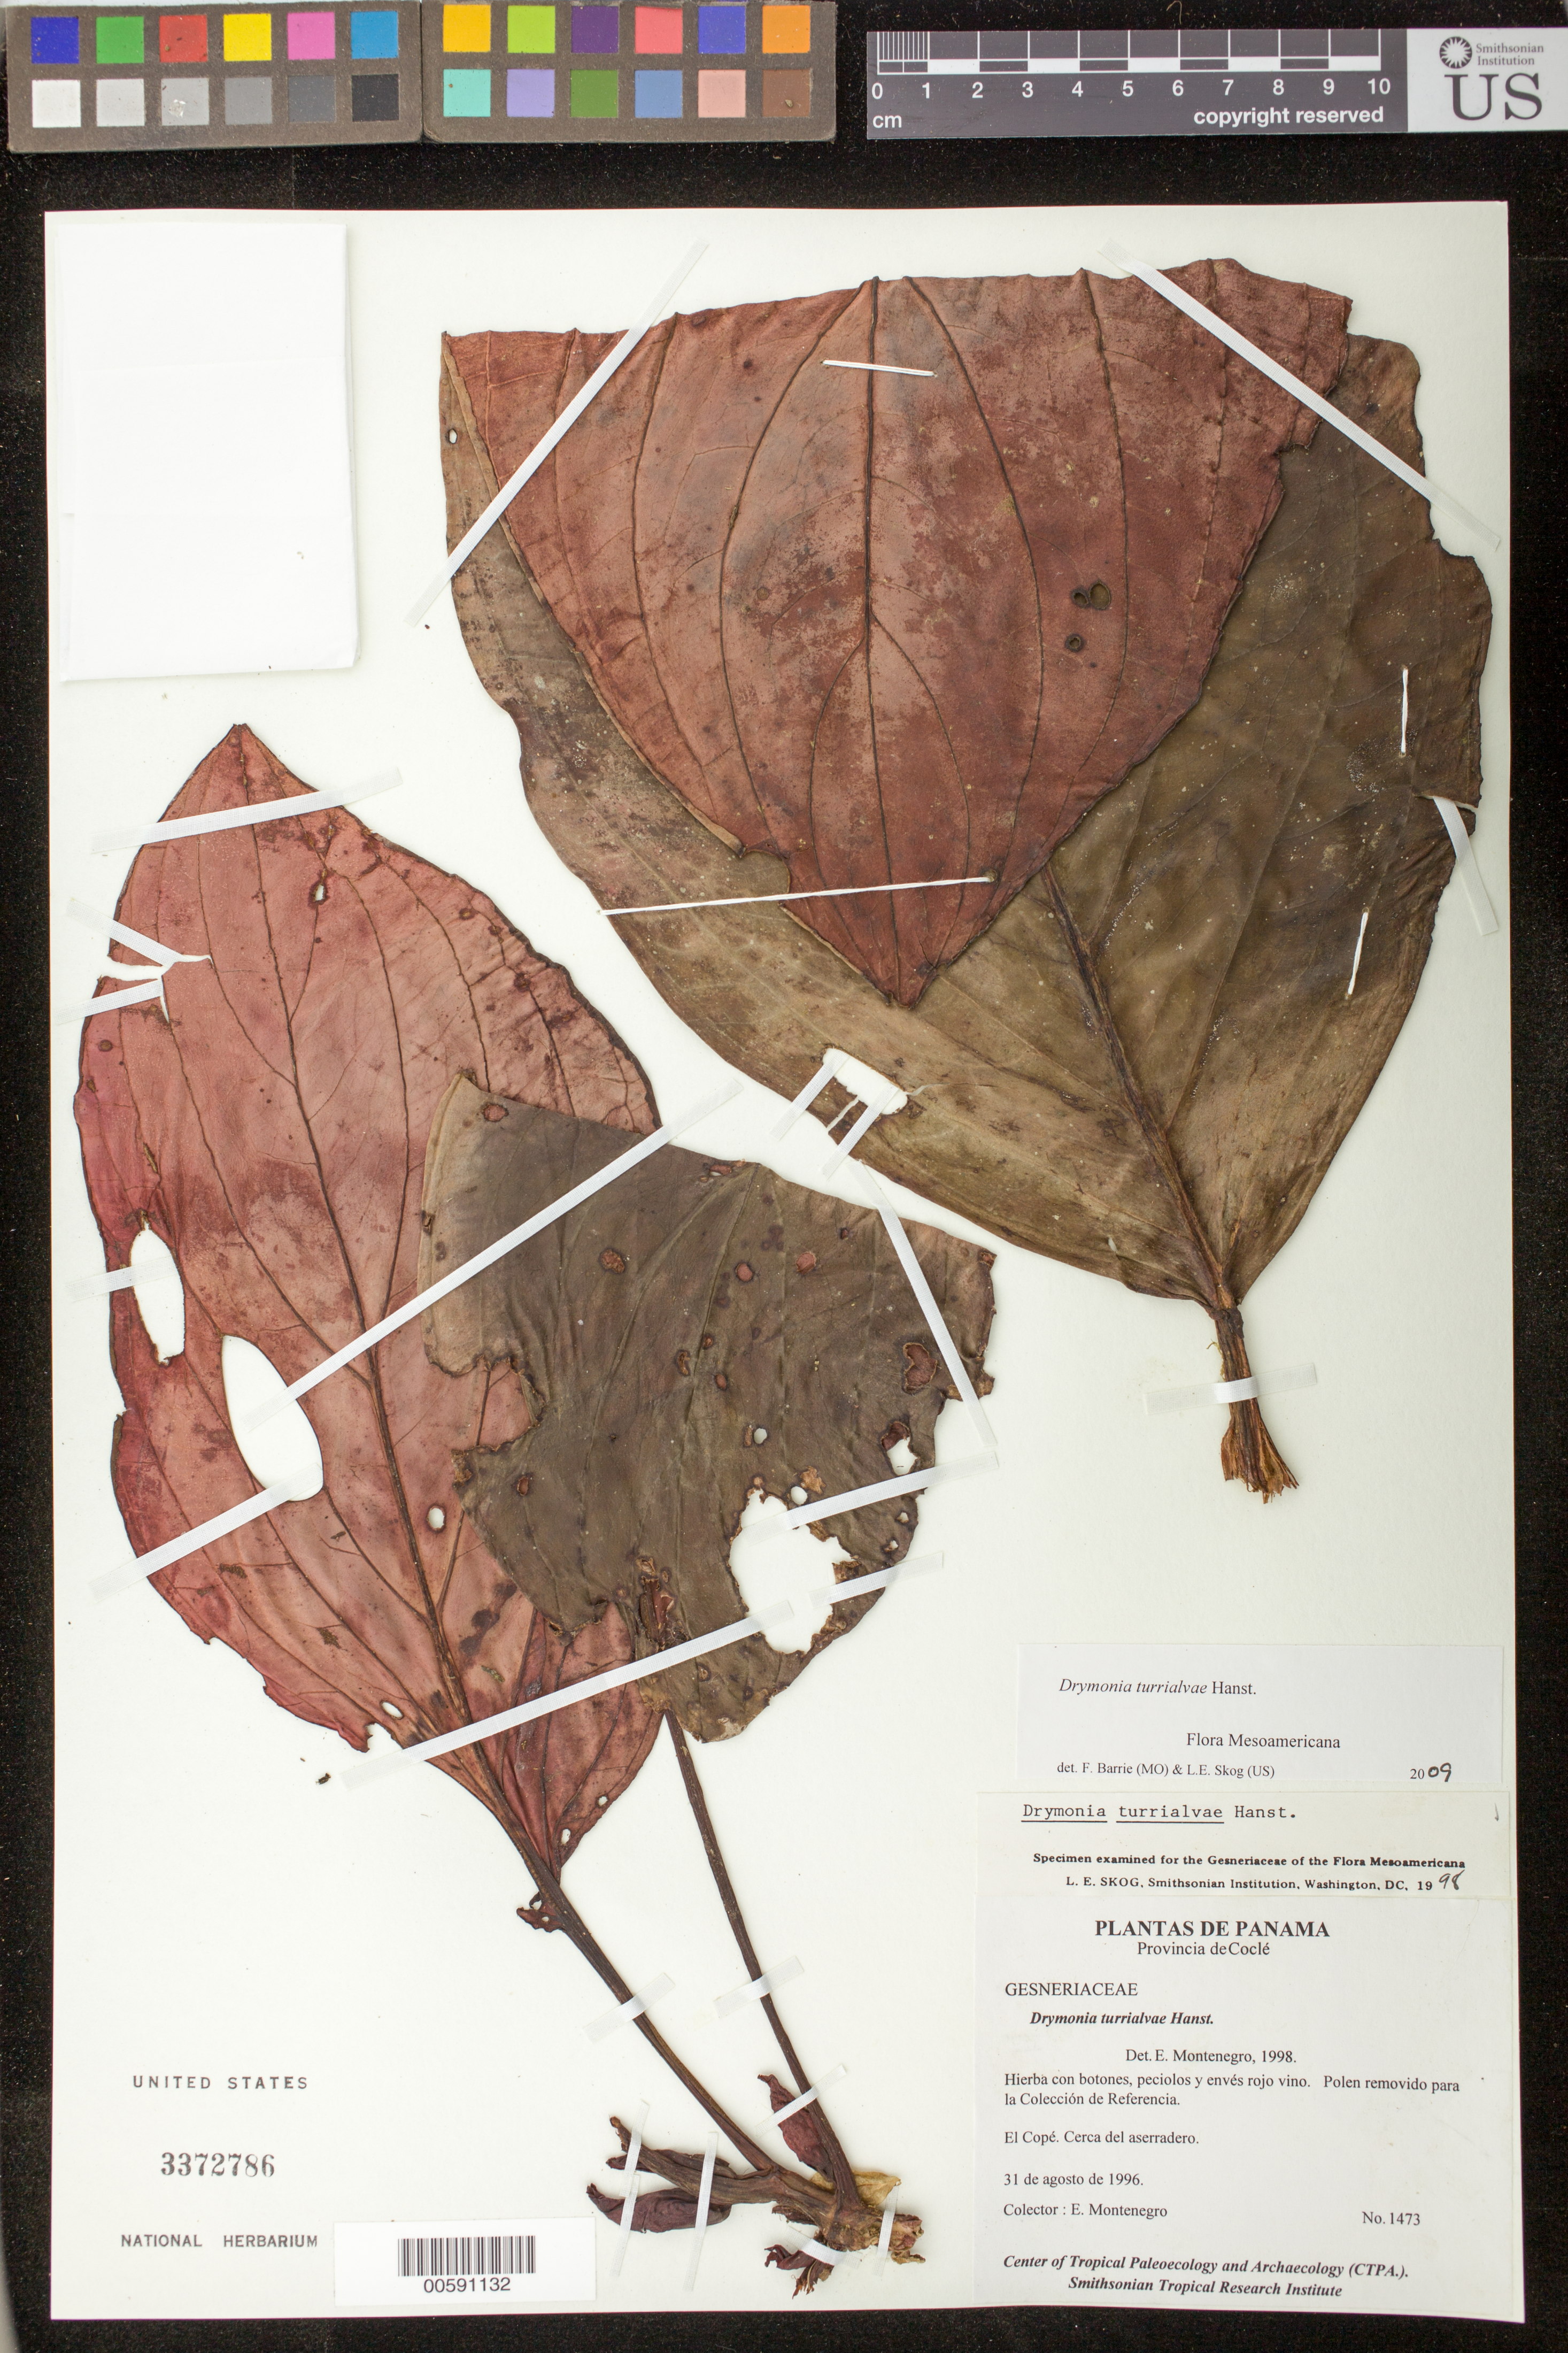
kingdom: Plantae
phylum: Tracheophyta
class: Magnoliopsida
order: Lamiales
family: Gesneriaceae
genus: Drymonia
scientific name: Drymonia turrialvae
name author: Hanst.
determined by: Skog, Laurence E.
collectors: E. Montenegro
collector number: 1473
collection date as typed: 31 Aug 1996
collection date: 1996-08-31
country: Panama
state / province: Coclé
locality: El Copé. Cerca del aserradero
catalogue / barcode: US 3372786